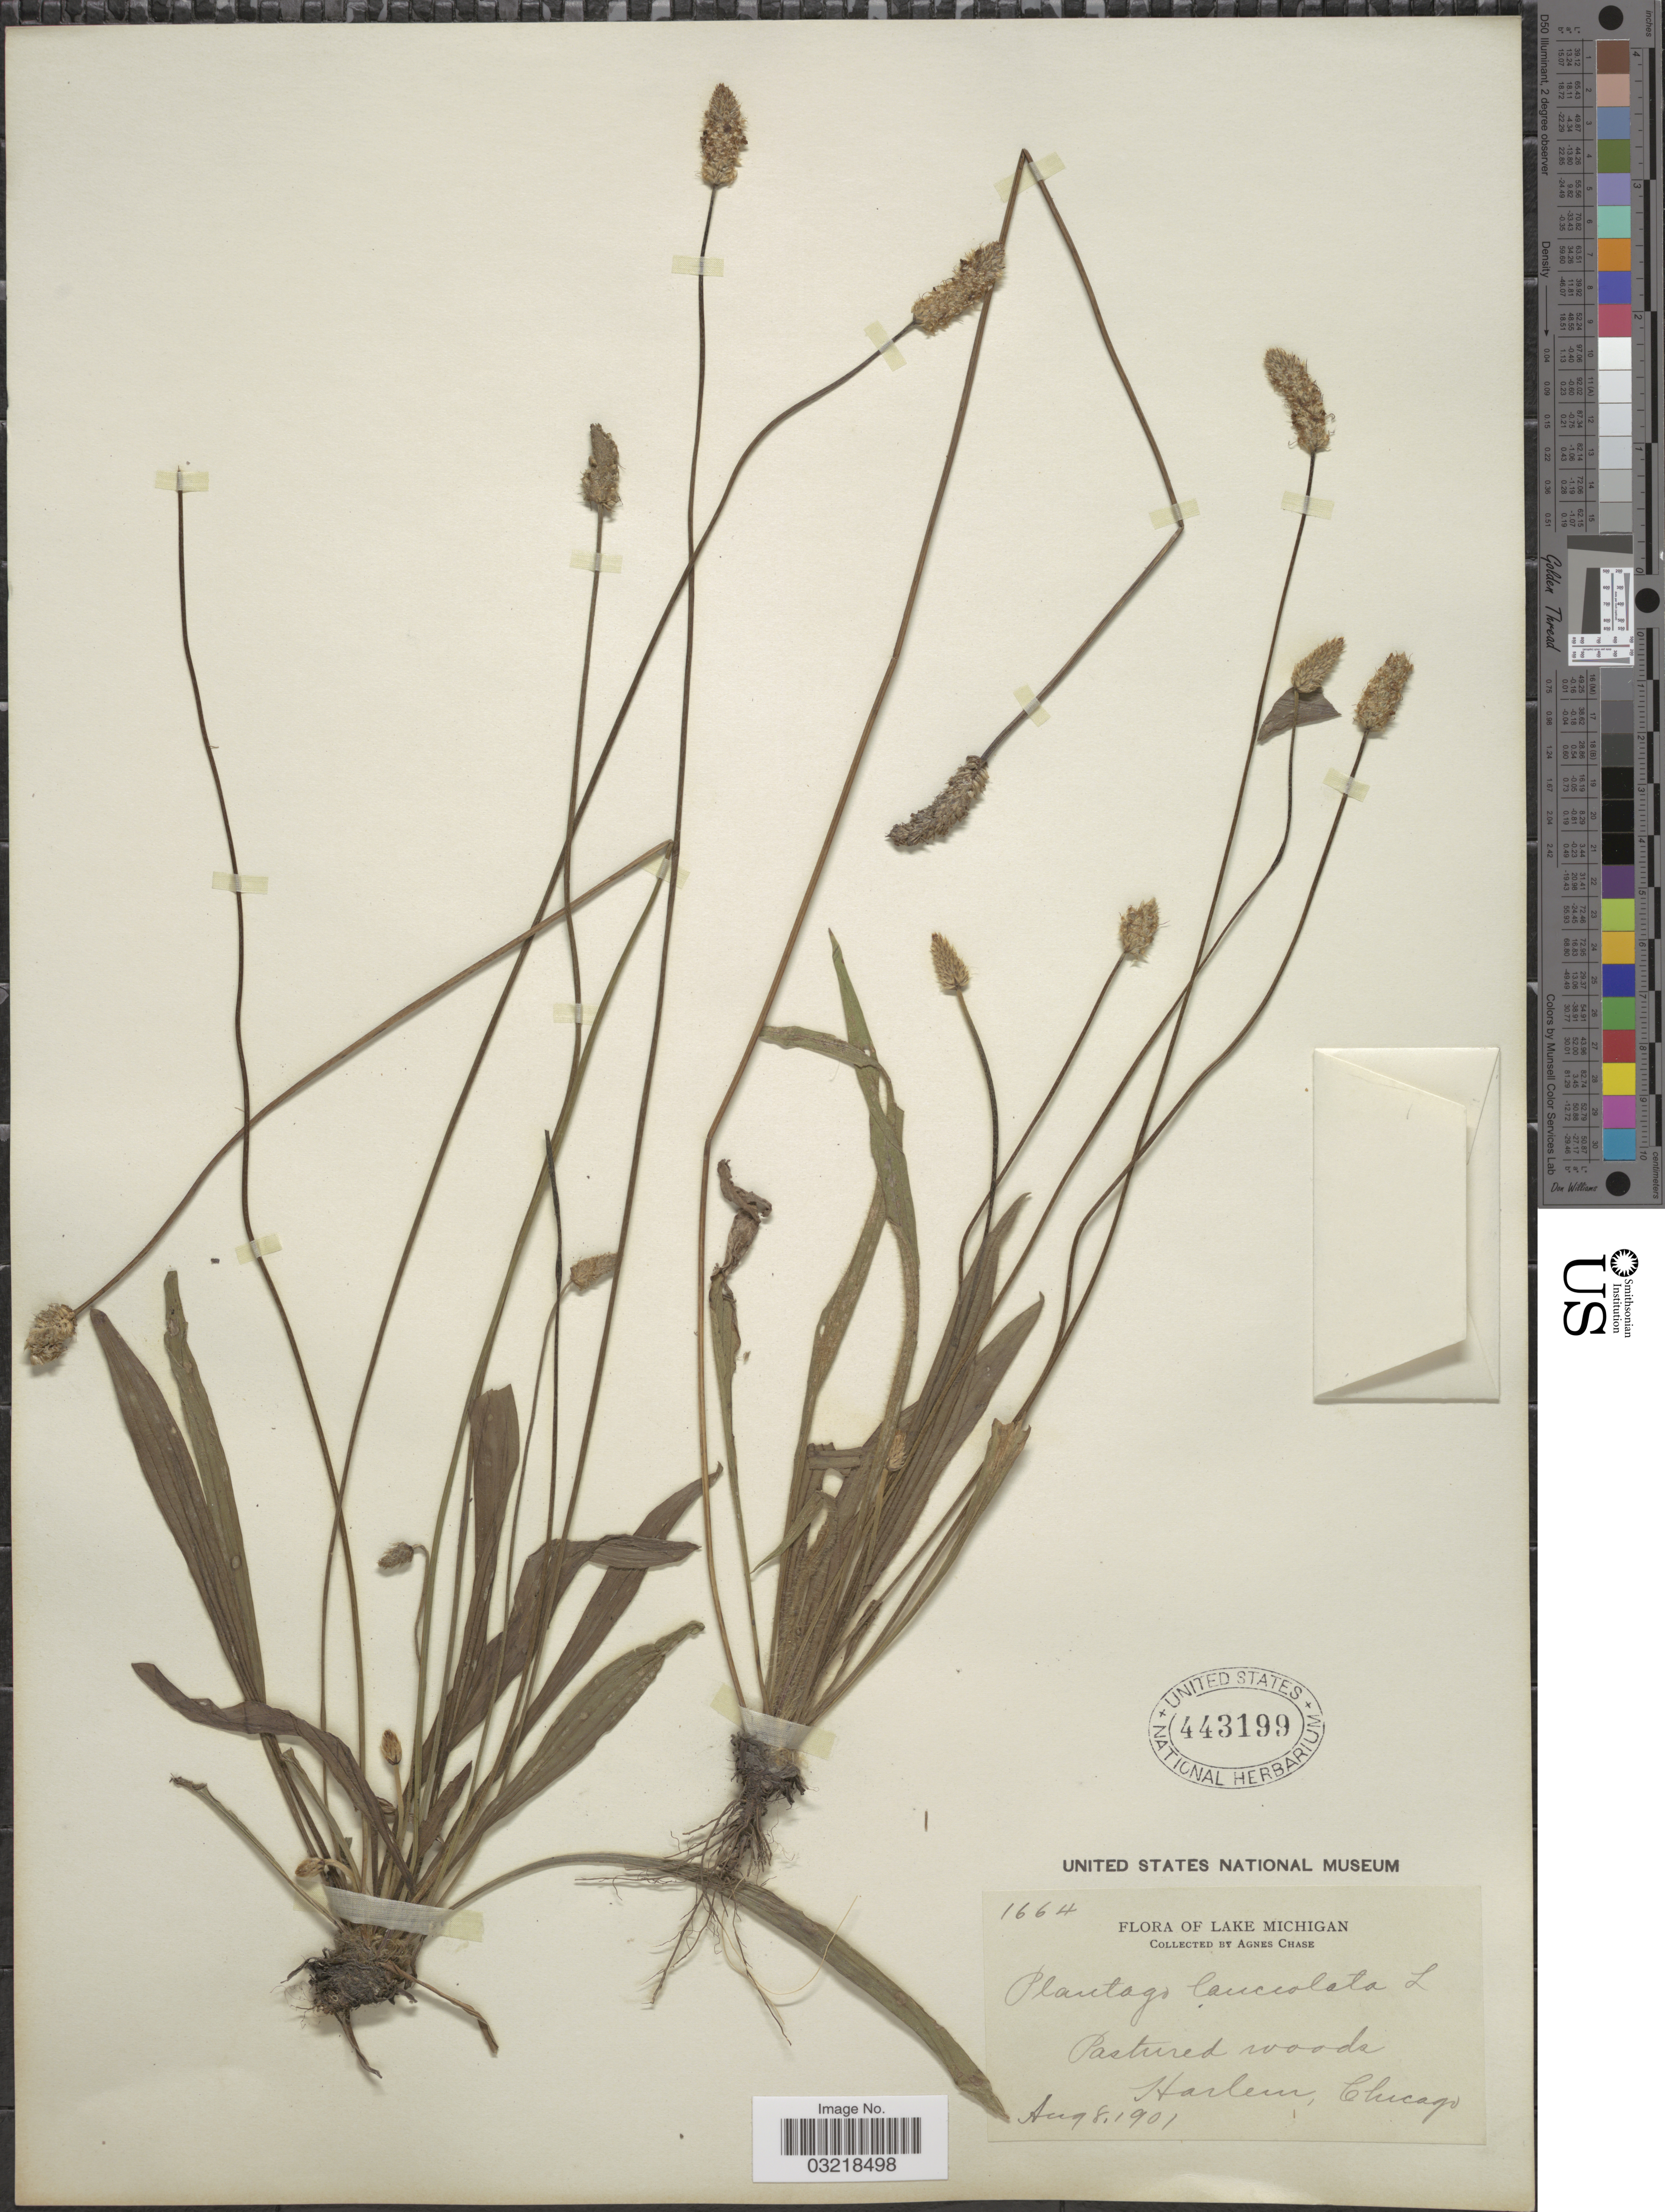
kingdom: Plantae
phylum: Tracheophyta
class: Magnoliopsida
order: Lamiales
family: Plantaginaceae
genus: Plantago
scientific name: Plantago lanceolata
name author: L.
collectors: A. Chase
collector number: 1664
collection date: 1901-08-08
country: United States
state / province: Illinois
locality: Lake Michigan. Harlem, Chicago.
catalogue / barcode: US 443199